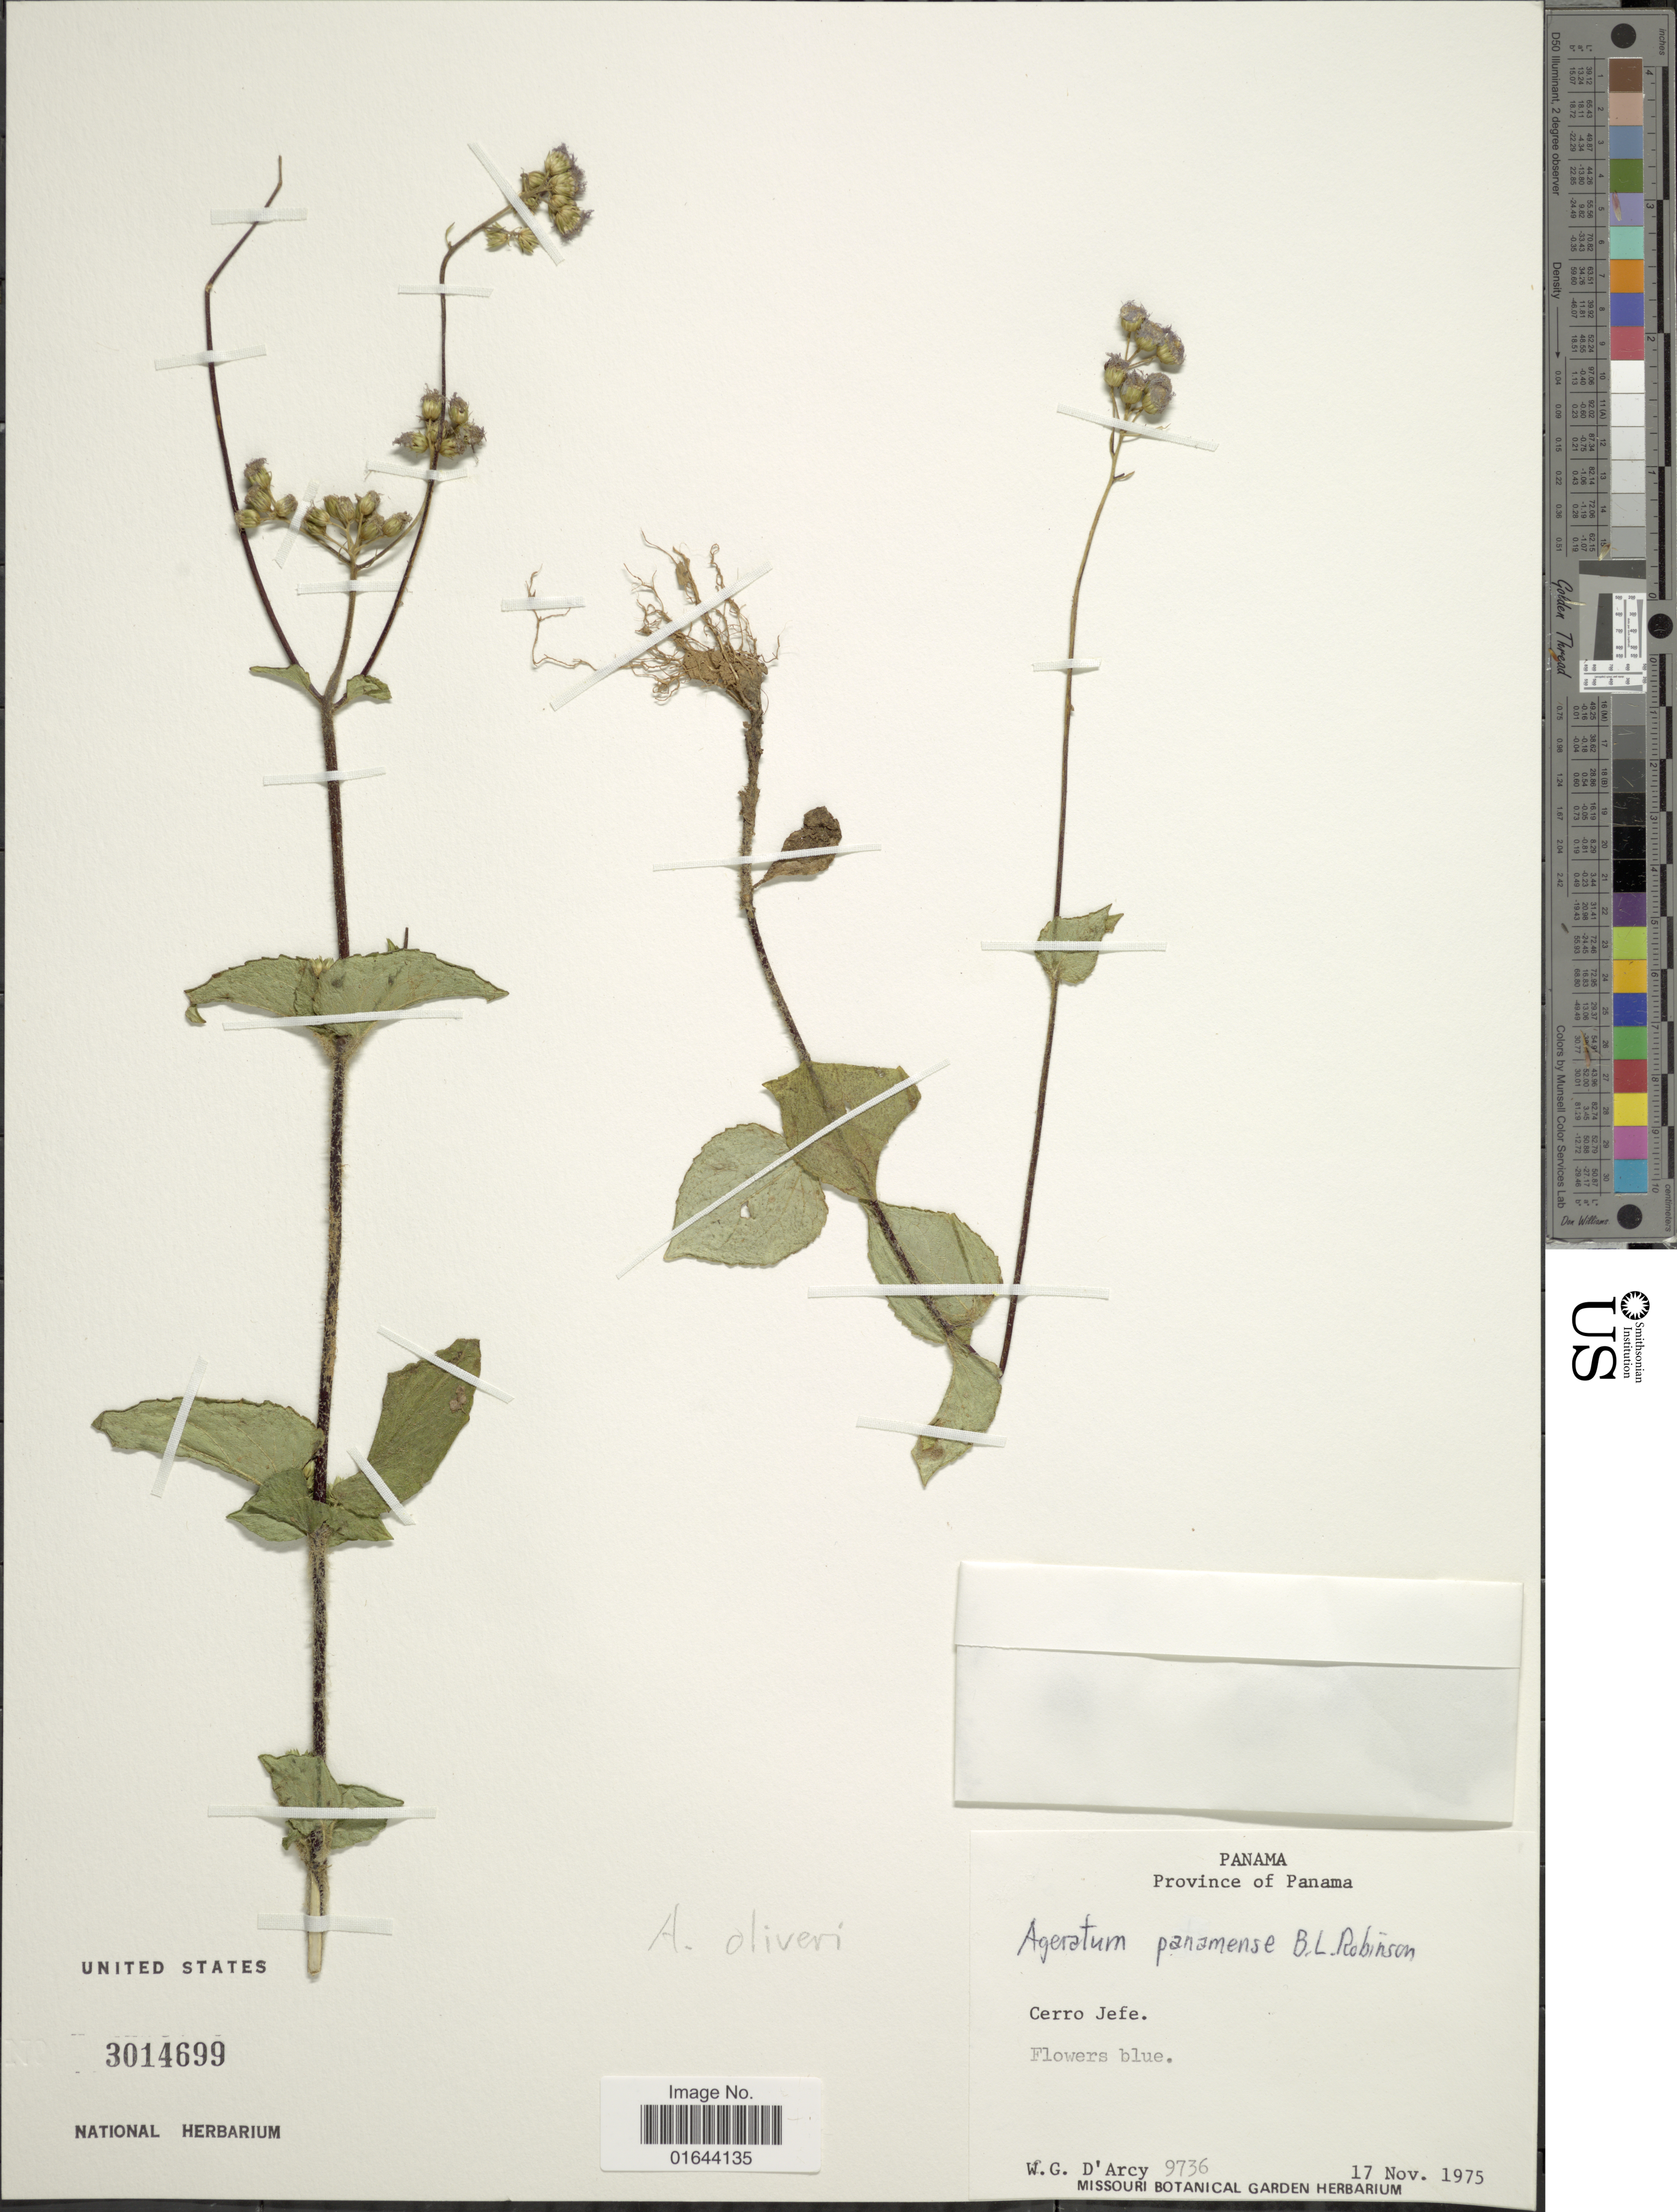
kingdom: Plantae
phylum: Tracheophyta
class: Magnoliopsida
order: Asterales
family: Asteraceae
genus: Ageratum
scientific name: Ageratum oerstedii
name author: B.L. Rob.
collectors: W. G. D'Arcy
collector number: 9736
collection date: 1975-11-17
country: Panama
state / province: Panamá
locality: Panama, Province of Panama, Cerrof Jefe.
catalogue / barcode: US 3014699